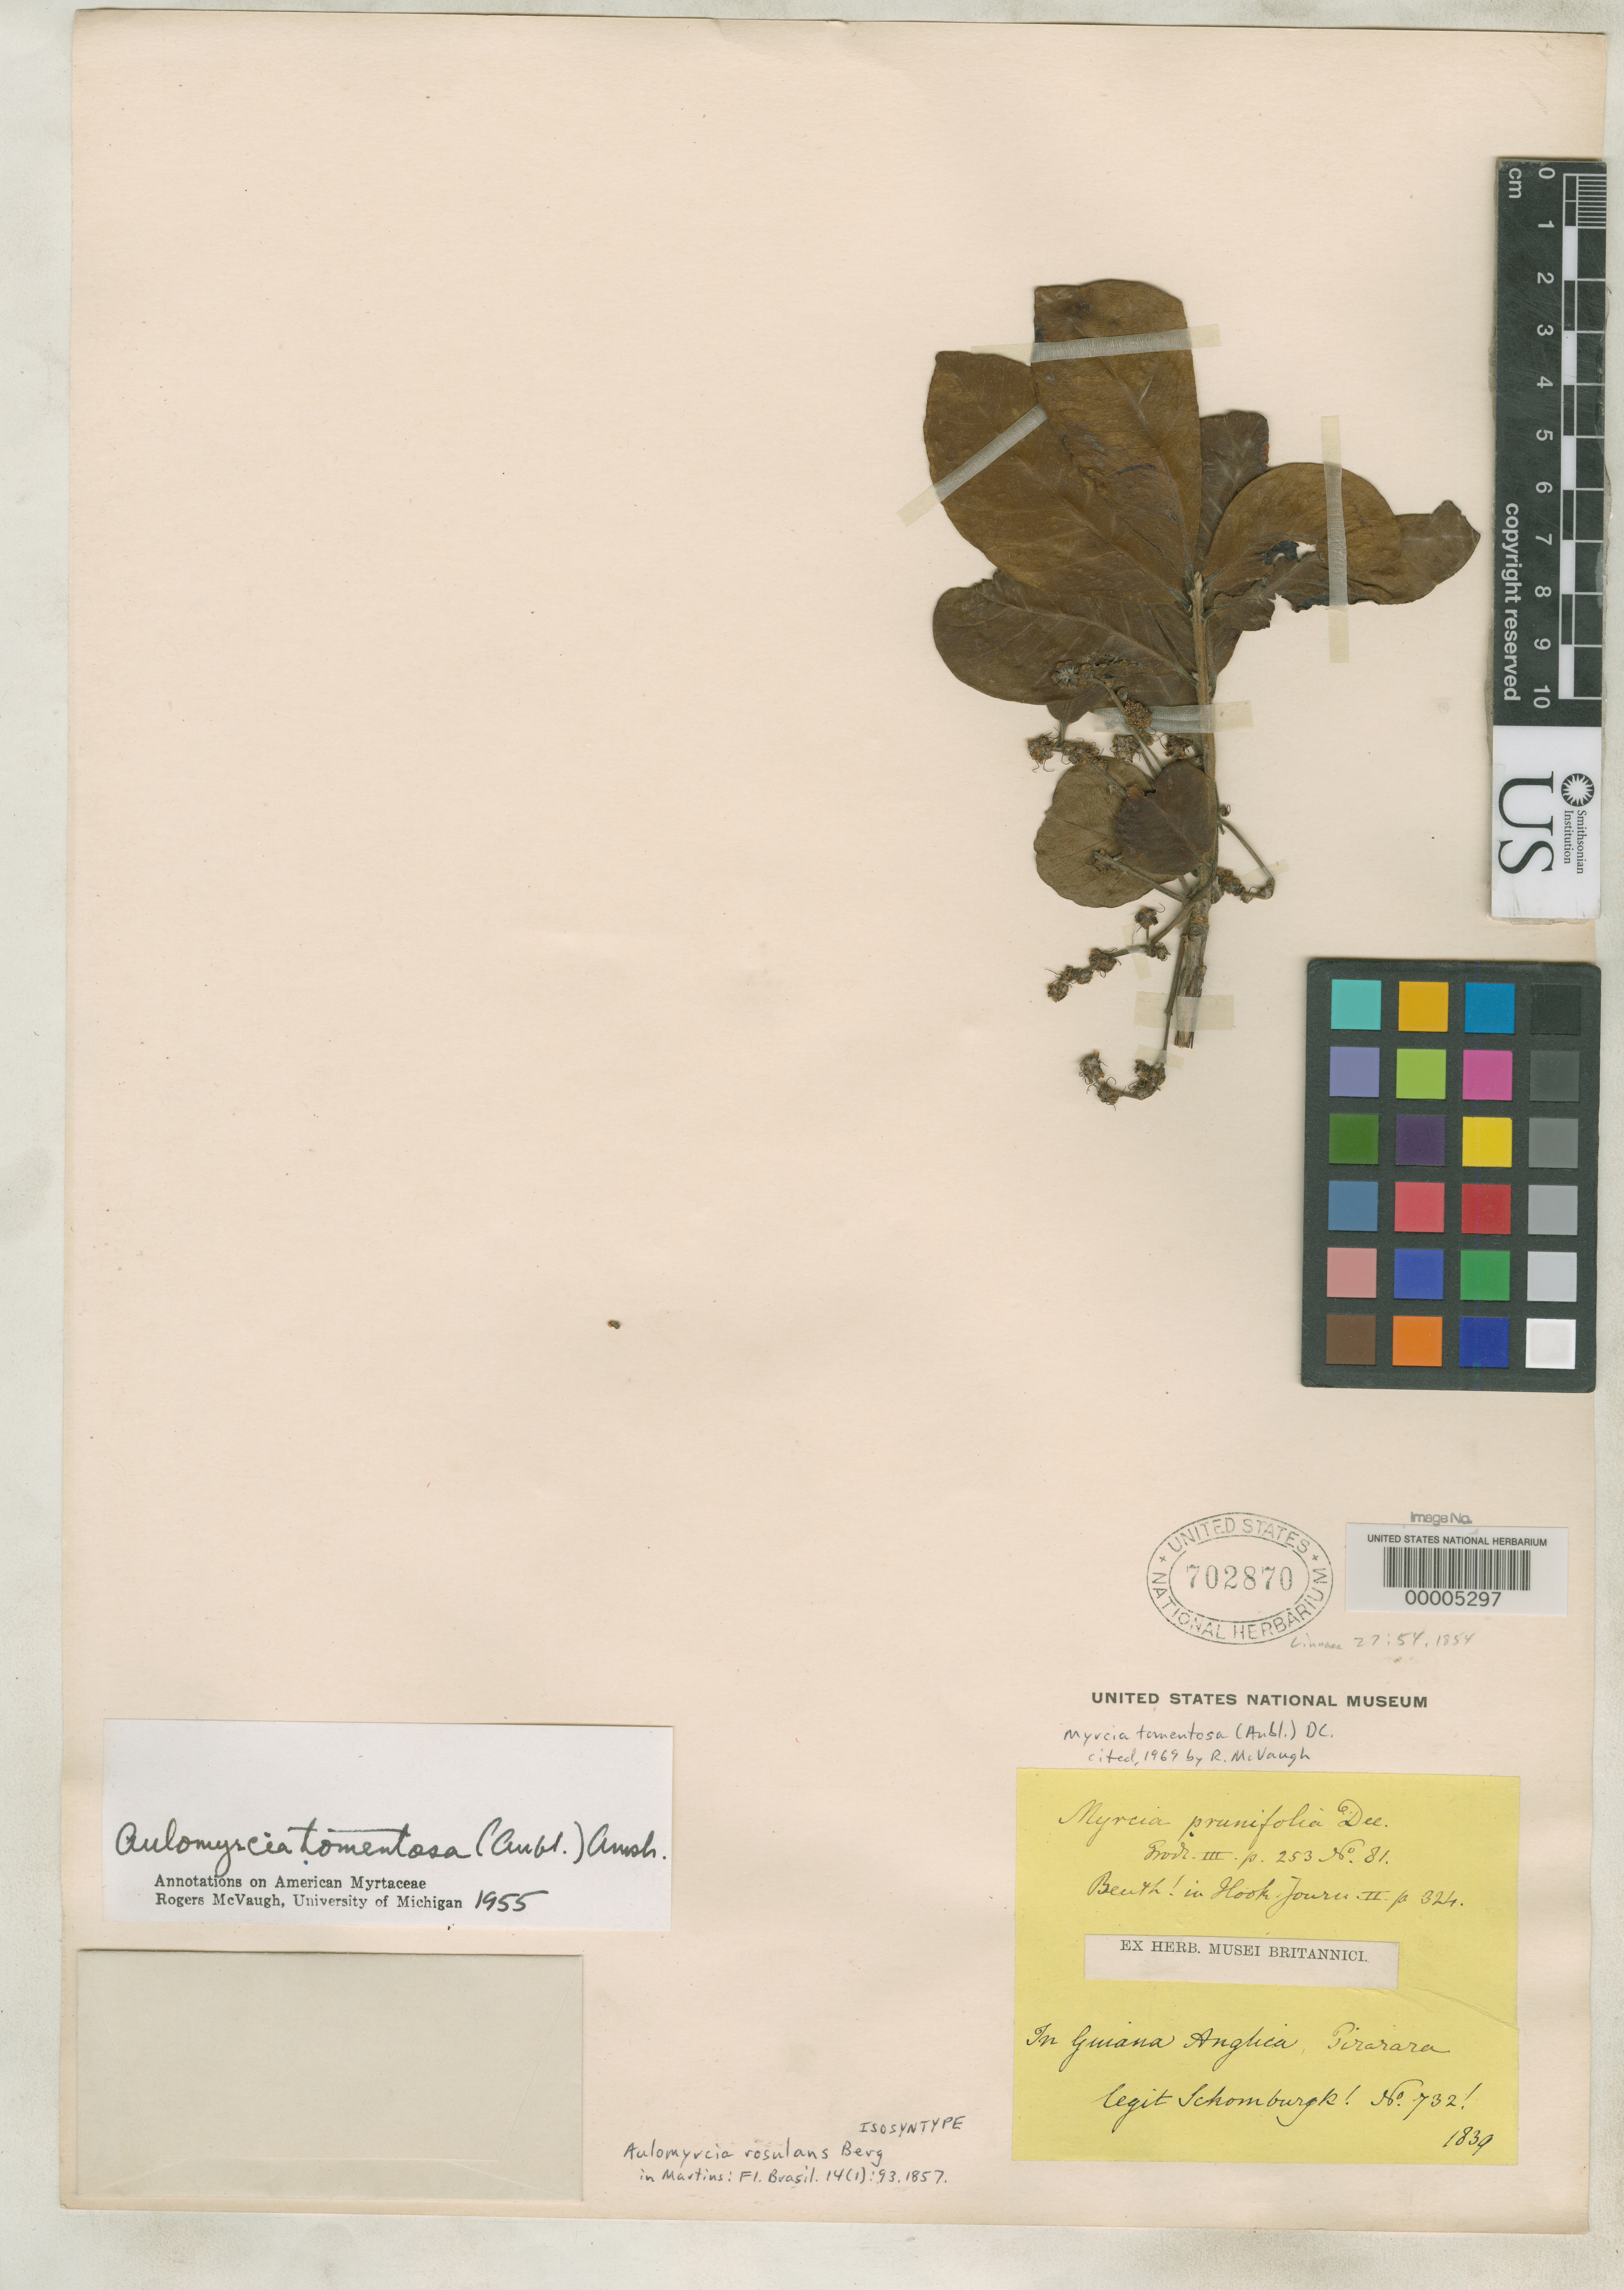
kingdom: Plantae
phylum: Tracheophyta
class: Magnoliopsida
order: Myrtales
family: Myrtaceae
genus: Aulomyrcia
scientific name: Aulomyrcia rosulans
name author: O. Berg in Mart.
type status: Isosyntype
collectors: R. H. Schomburgk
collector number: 732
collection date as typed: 1839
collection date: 1839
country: Guyana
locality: Pirarara.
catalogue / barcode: US 702870